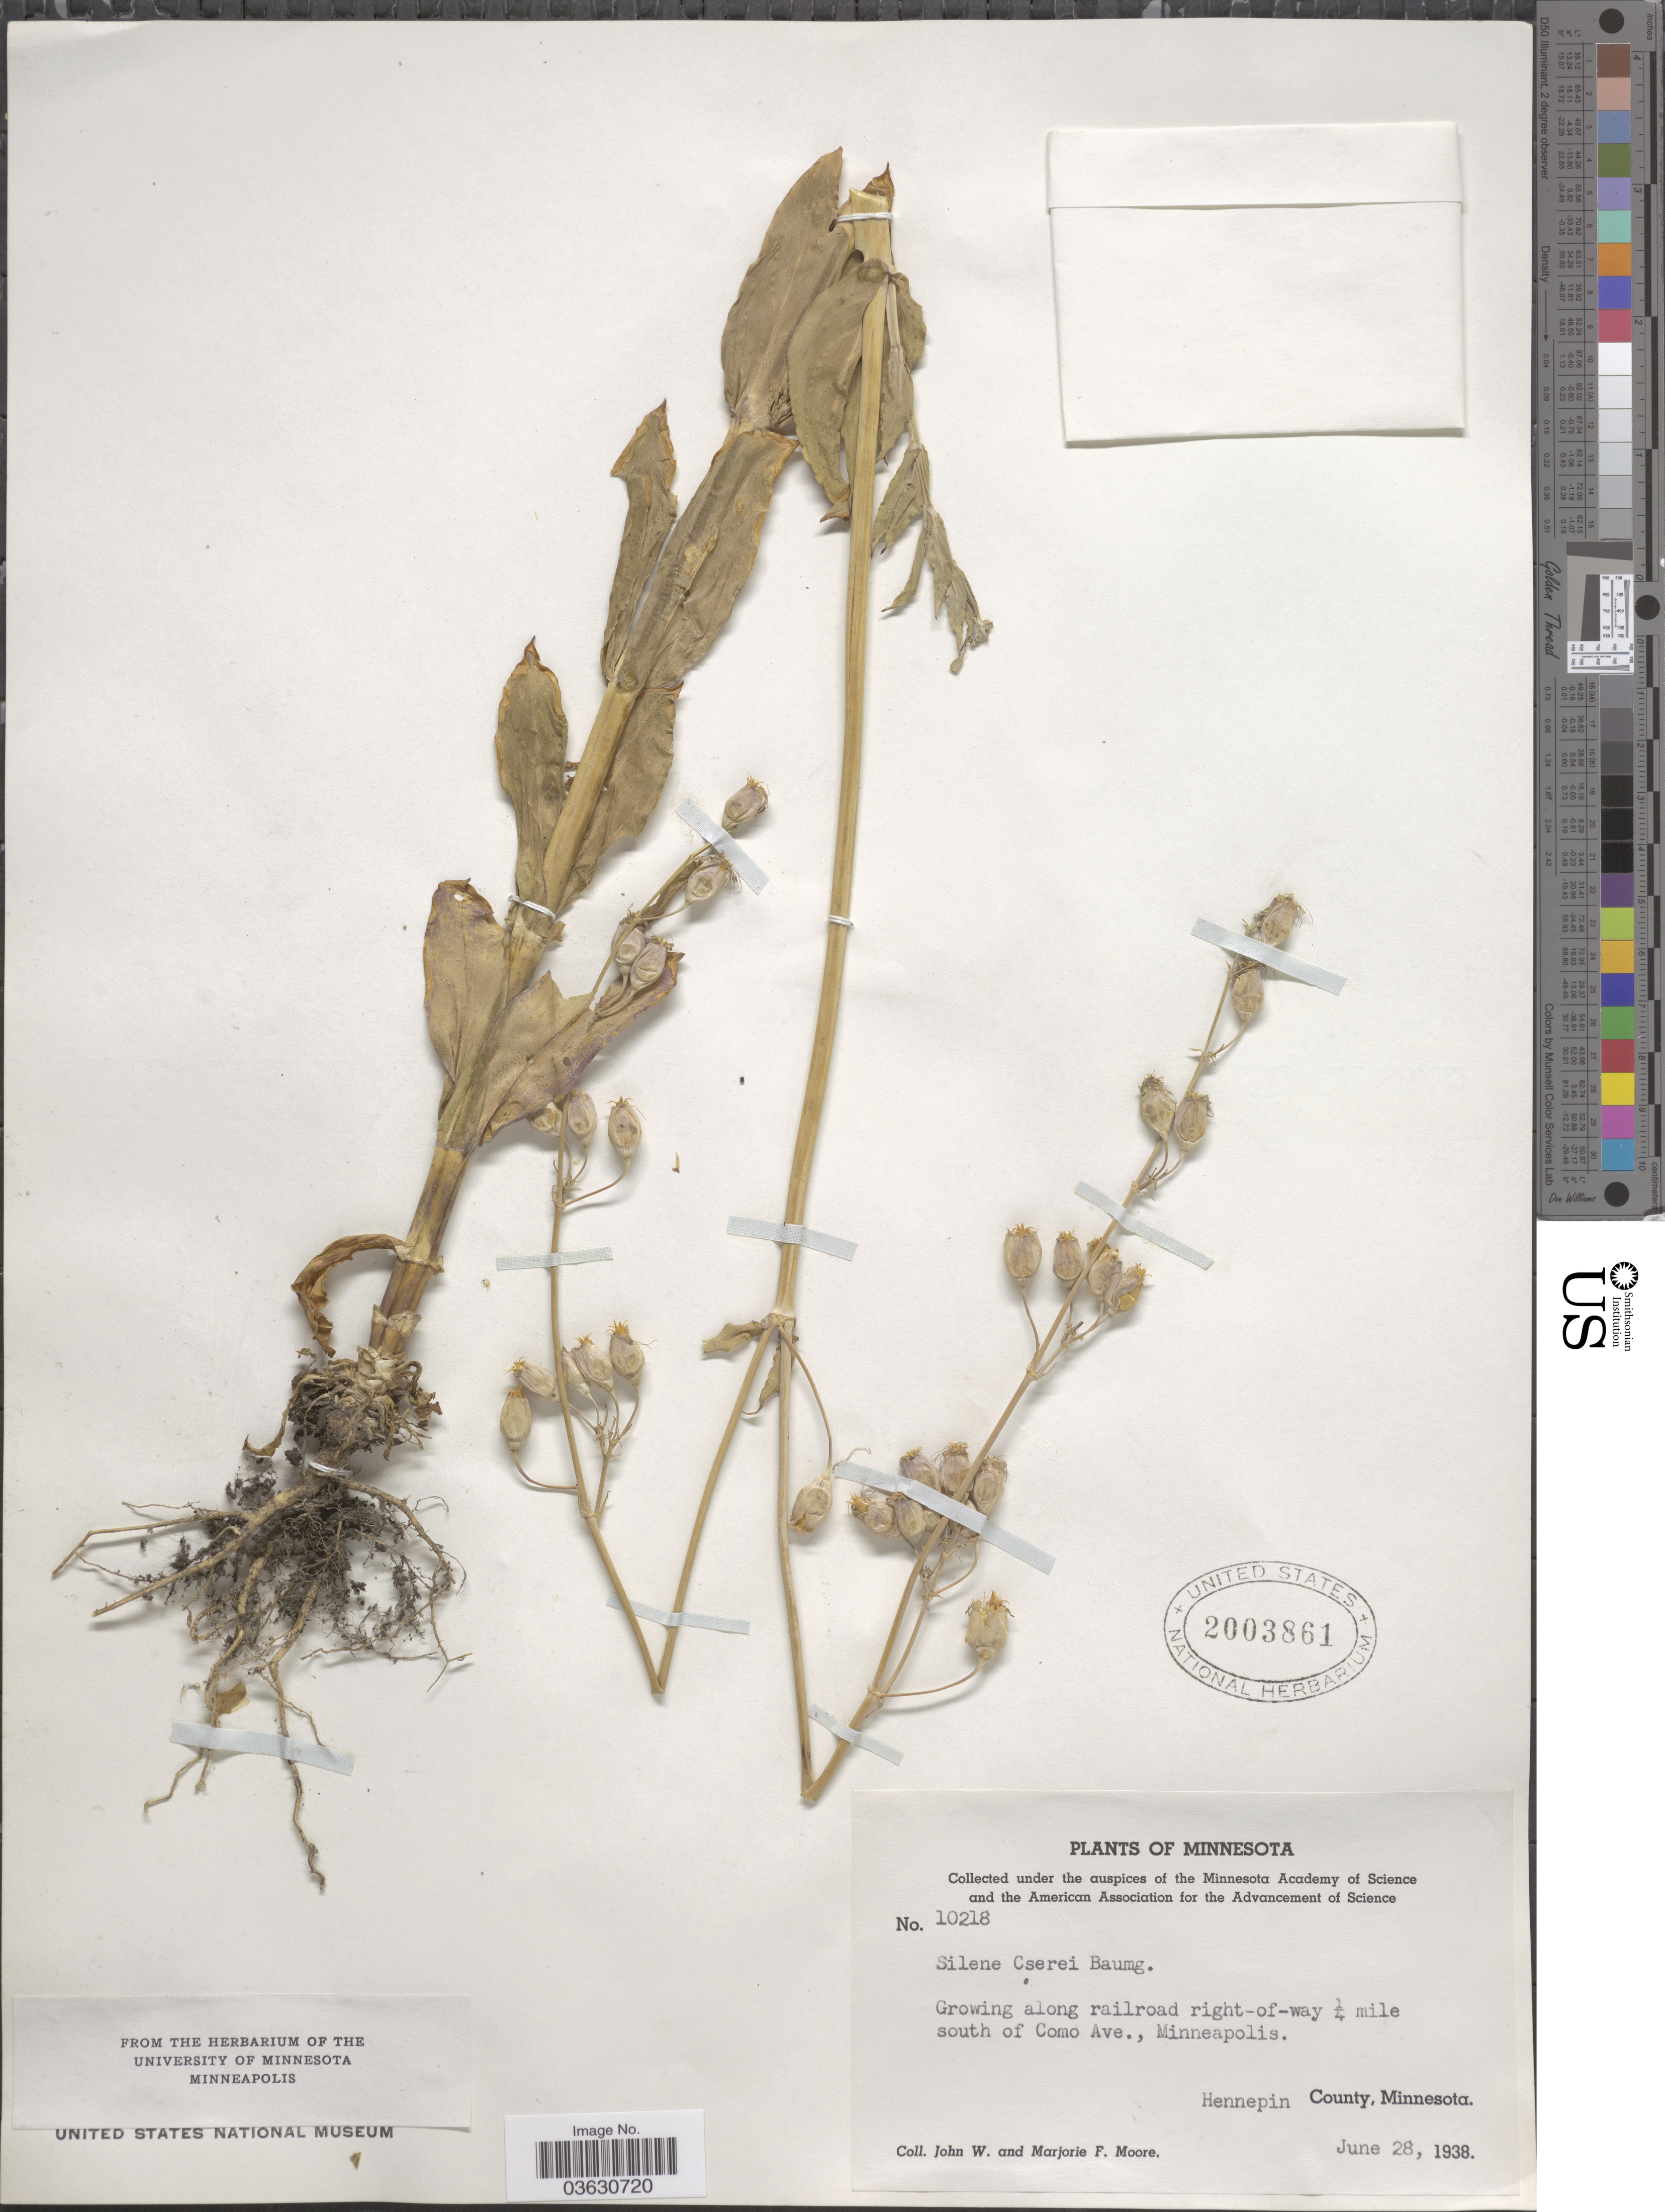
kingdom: Plantae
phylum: Tracheophyta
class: Magnoliopsida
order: Caryophyllales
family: Caryophyllaceae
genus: Silene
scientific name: Silene csereii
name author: Baumg.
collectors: J. Moore & M. F. Moore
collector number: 10218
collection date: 1938-06-28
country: United States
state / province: Minnesota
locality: Growing along railroad right-of-way ¼ mile south of Como Ave., Minneapolis. Hennepin County.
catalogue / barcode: US 2003861